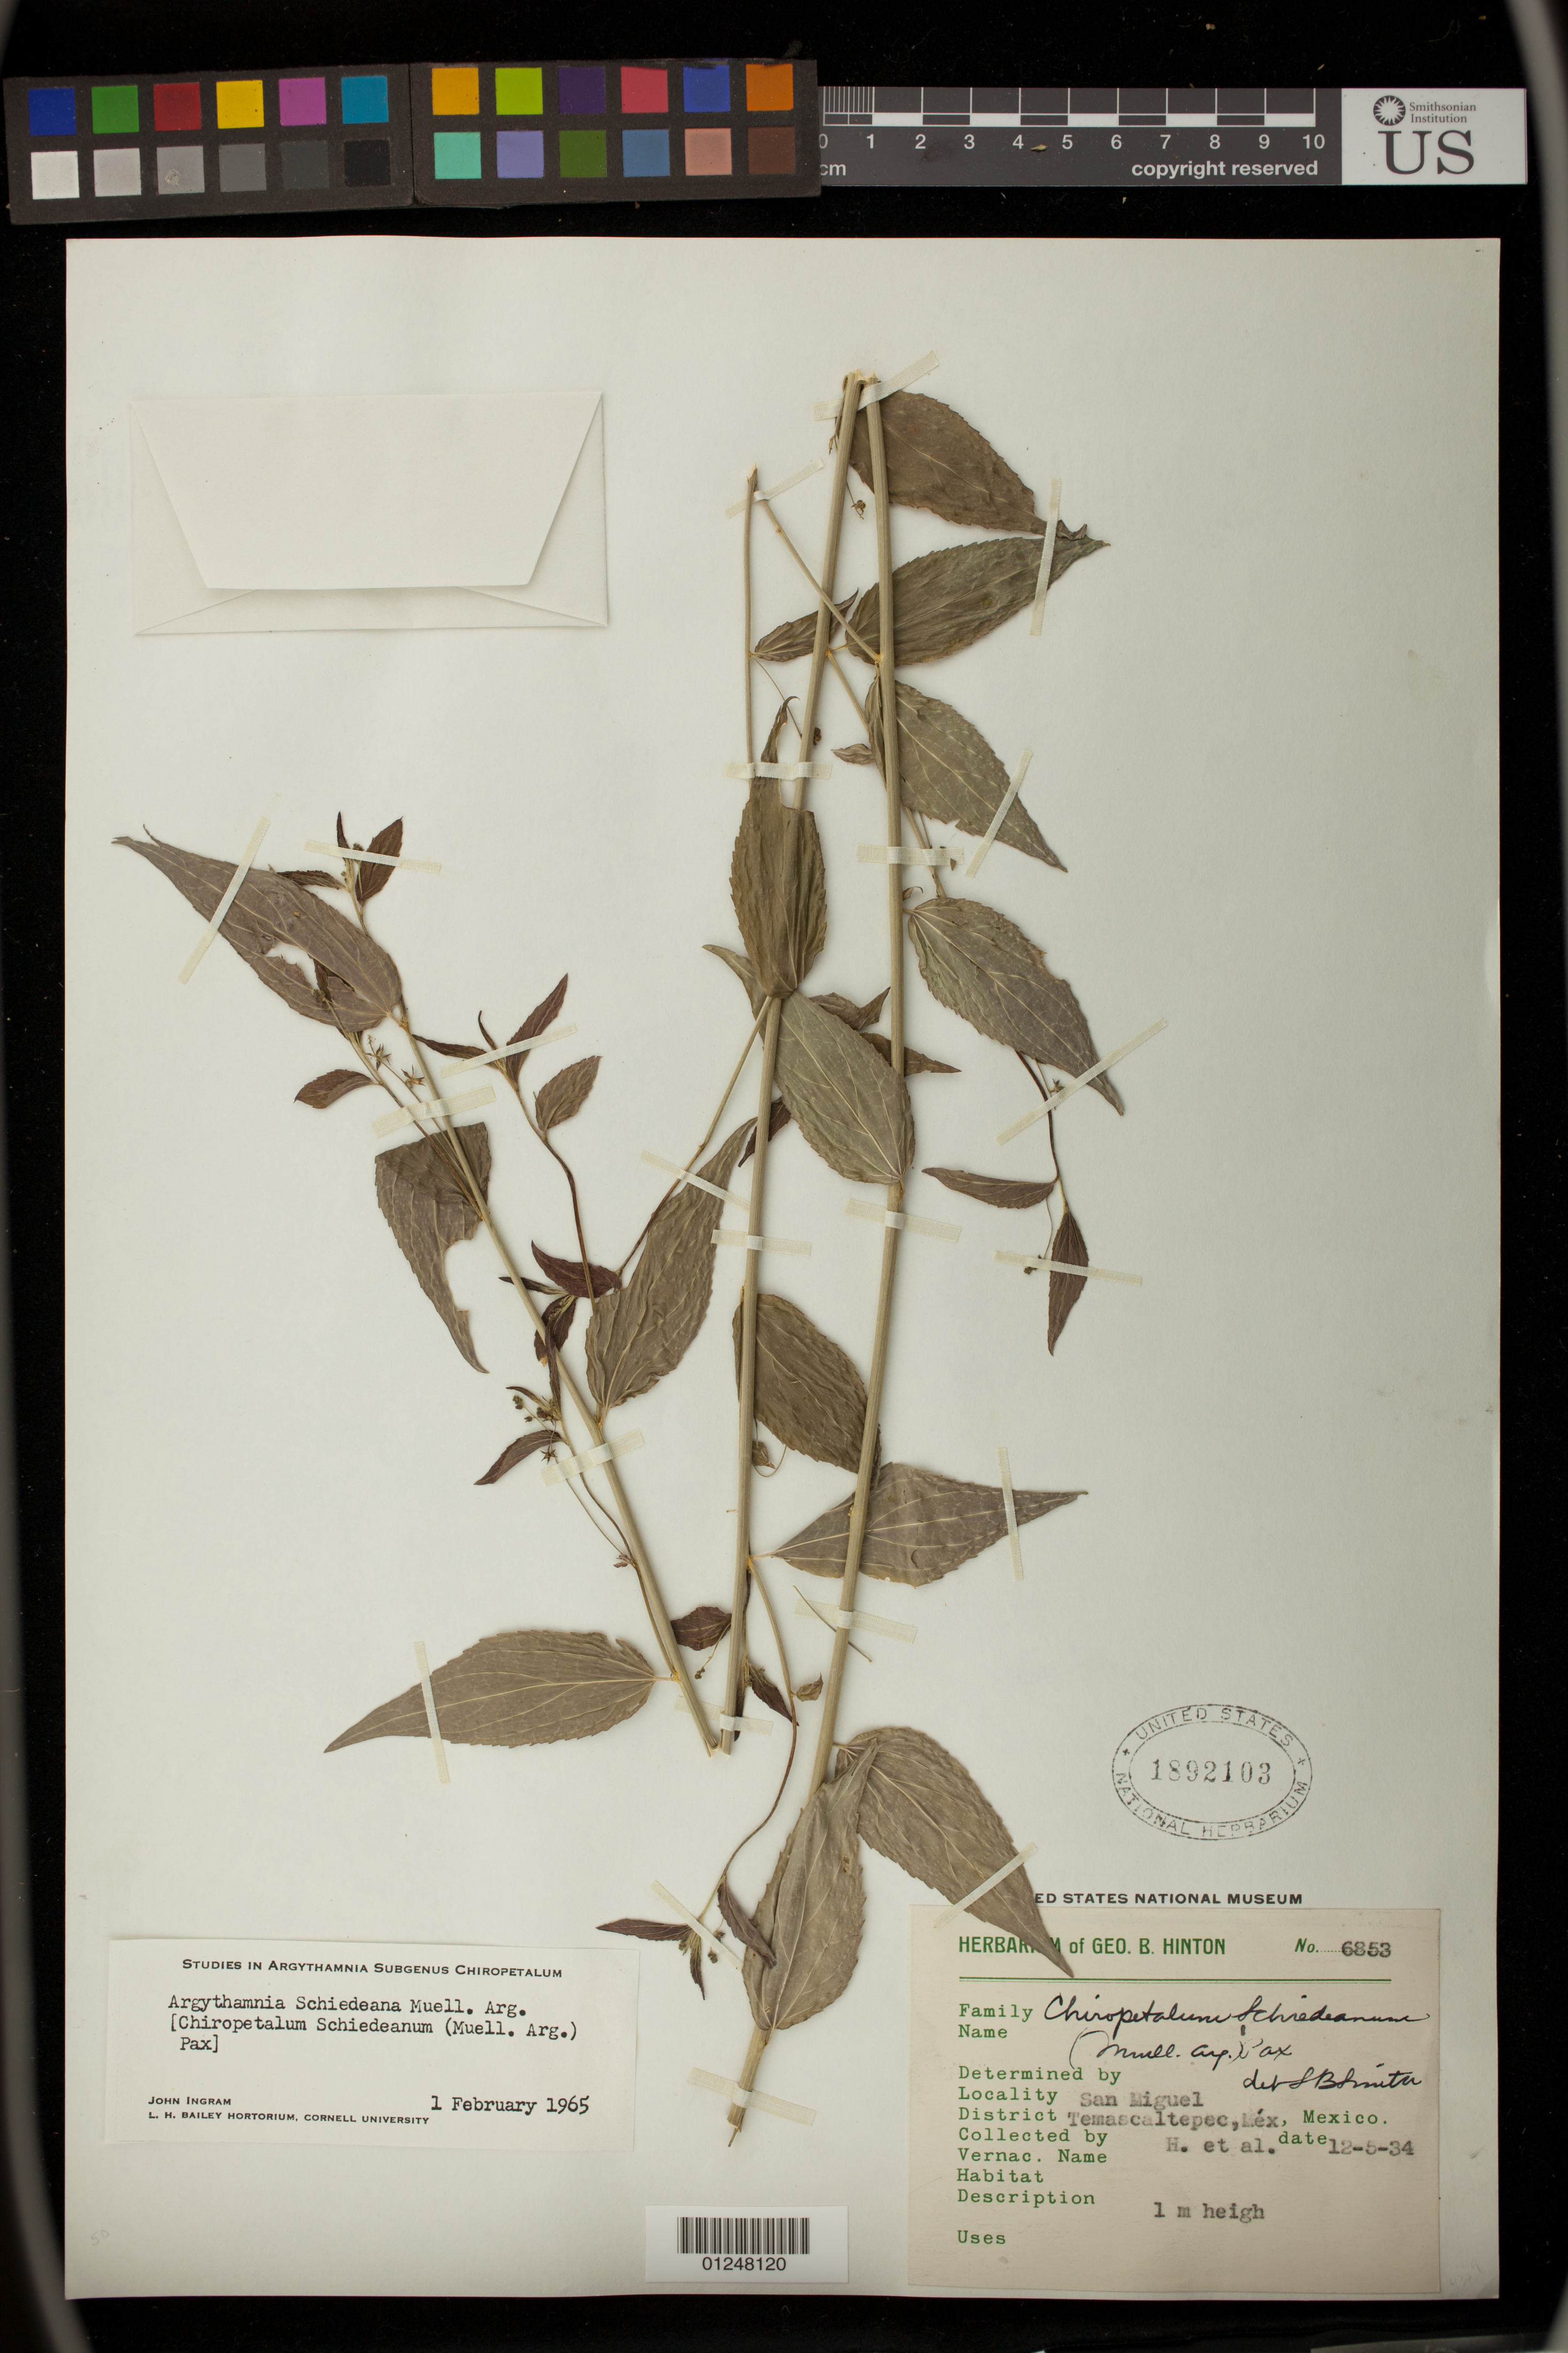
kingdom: Plantae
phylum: Tracheophyta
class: Magnoliopsida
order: Malpighiales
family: Euphorbiaceae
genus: Argythamnia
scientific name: Argythamnia schiedeana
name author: Müll. Arg.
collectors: G. B. Hinton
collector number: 6853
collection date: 1934-12-05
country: Mexico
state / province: México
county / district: Temascaltepec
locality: San Miguel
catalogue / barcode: US 1892103